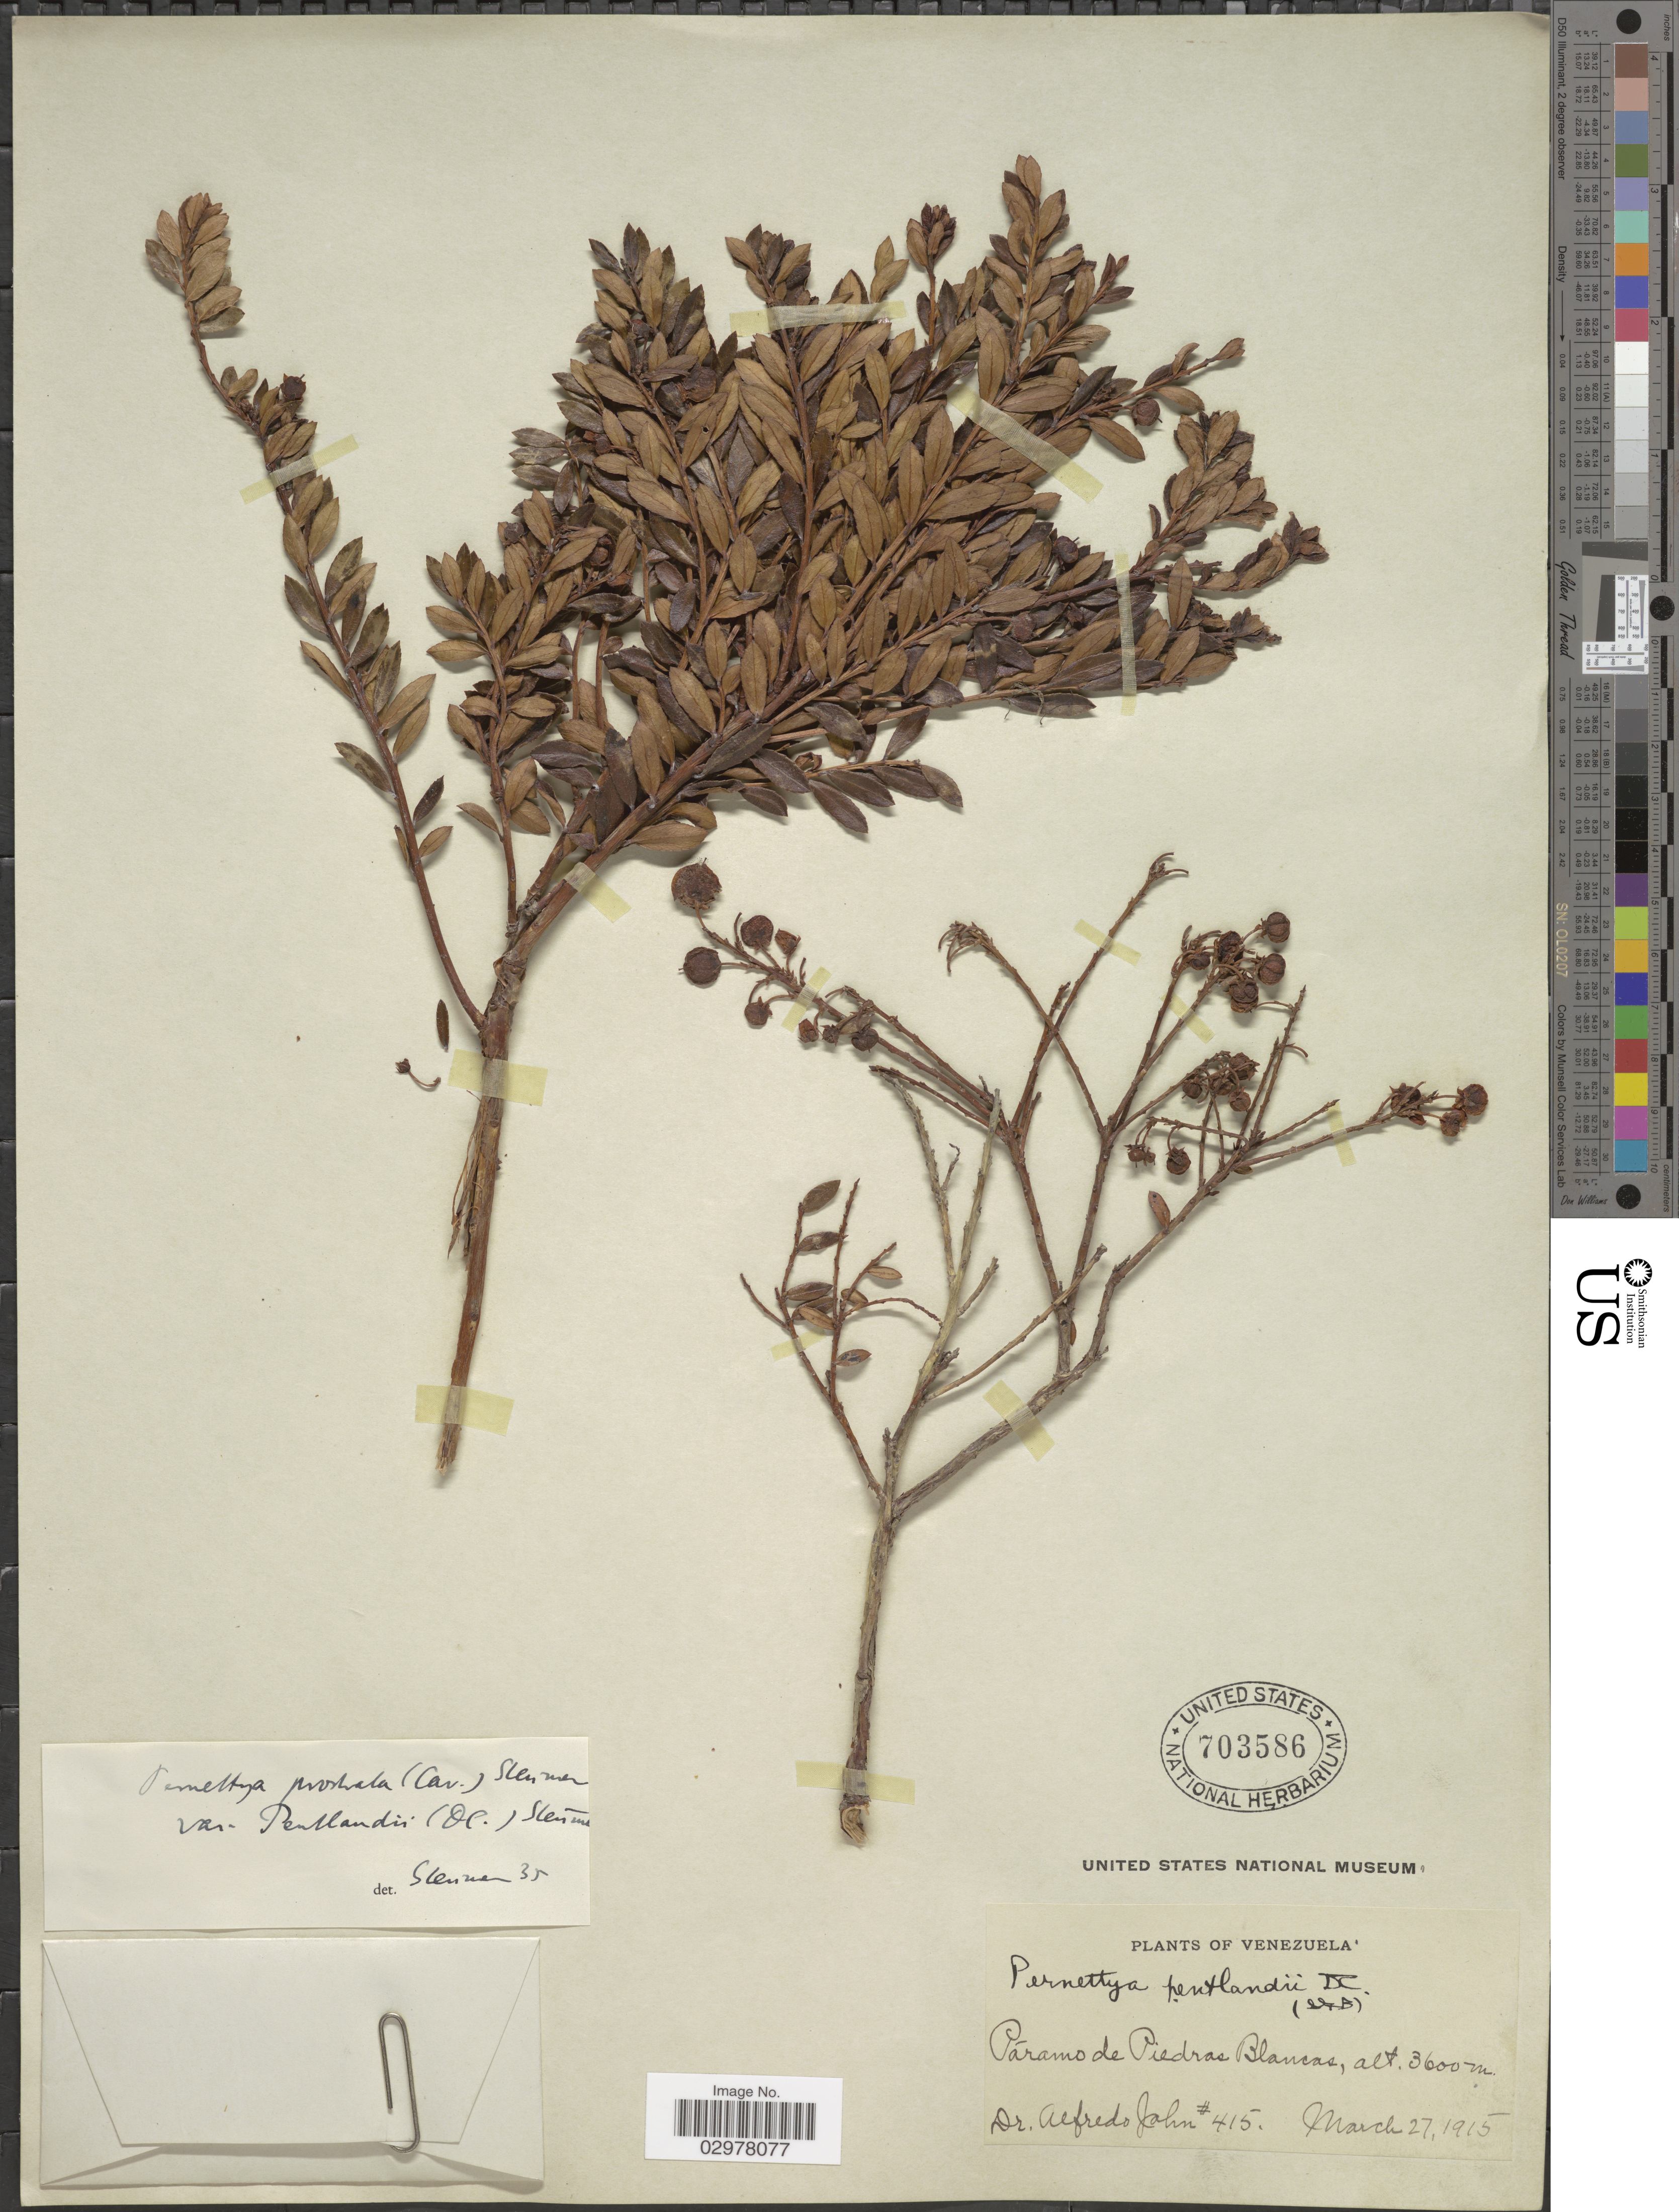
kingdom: Plantae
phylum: Tracheophyta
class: Magnoliopsida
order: Ericales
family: Ericaceae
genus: Pernettya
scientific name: Pernettya prostrata var. pentlandii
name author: (DC.) Sleumer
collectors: A. Jahn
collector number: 415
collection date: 1915-03-27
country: Venezuela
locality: Páramo de Piedra Blancas.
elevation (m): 3600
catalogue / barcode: US 703586